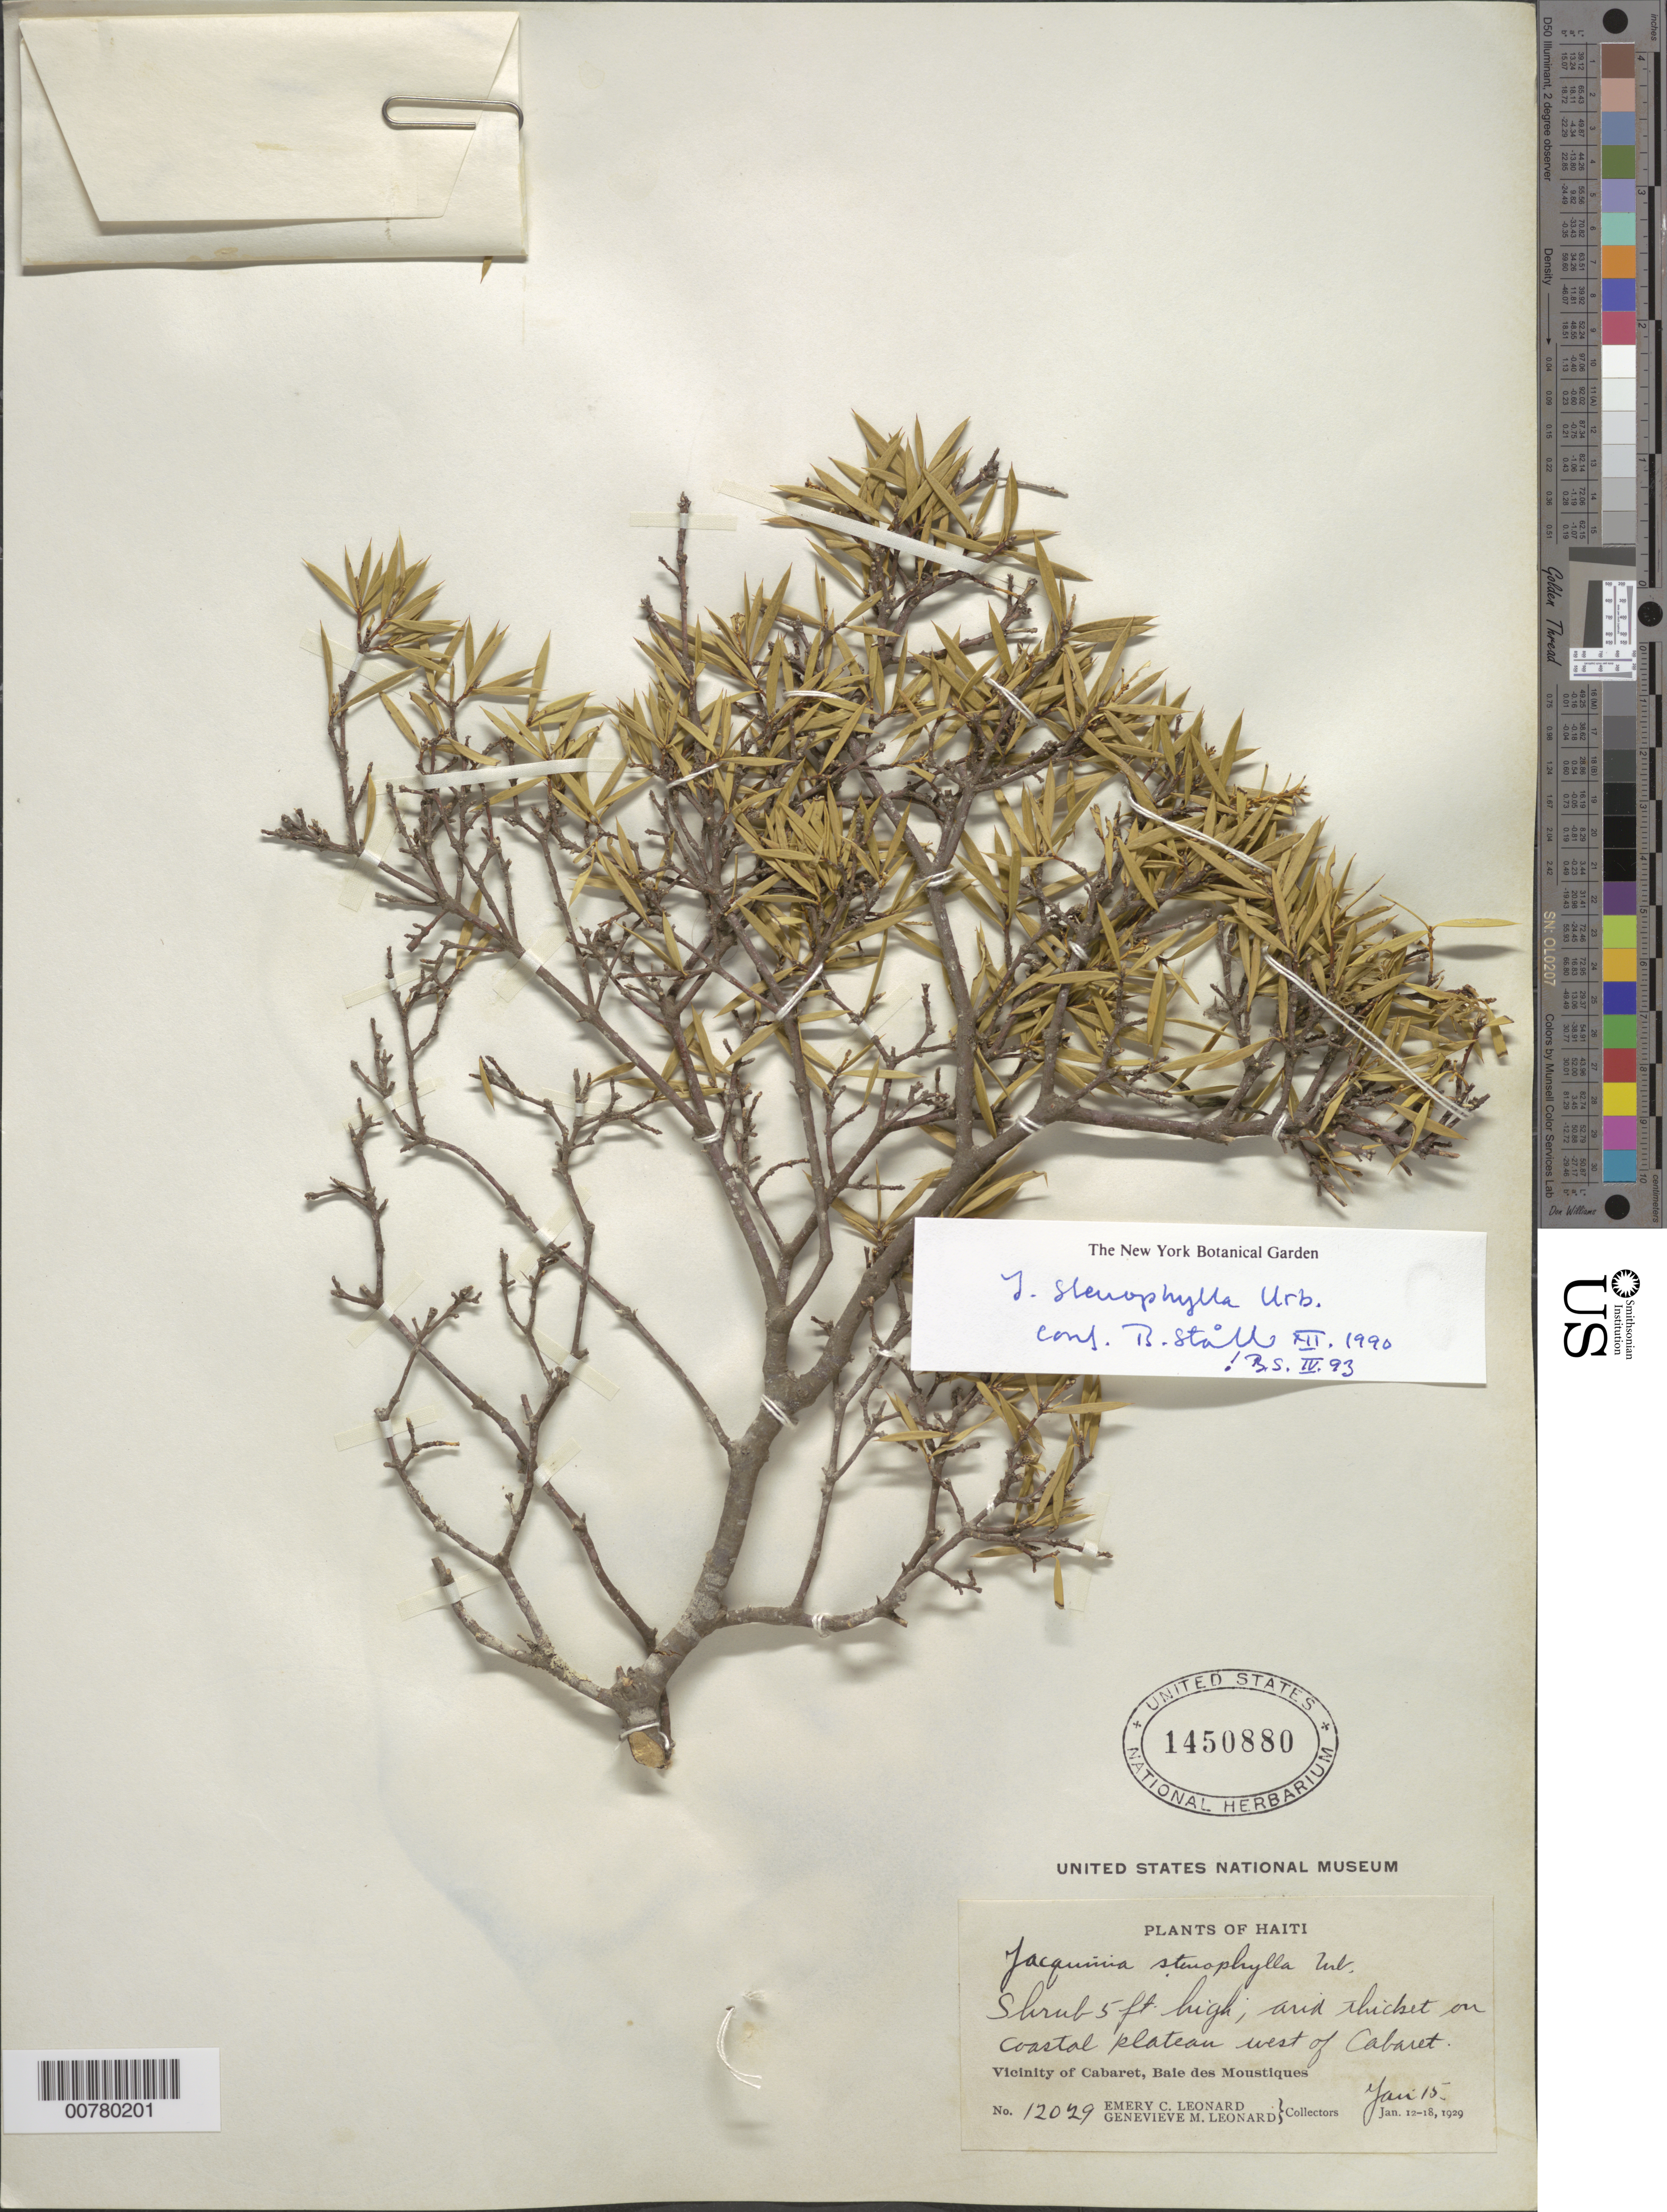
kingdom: Plantae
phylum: Tracheophyta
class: Magnoliopsida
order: Ericales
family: Primulaceae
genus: Jacquinia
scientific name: Jacquinia stenophylla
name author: Urb.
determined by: Ståhl, B.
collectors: E. C. Leonard & G. M. Leonard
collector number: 12029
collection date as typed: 15 Jan 1929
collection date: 1929-01-15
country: Haiti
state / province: Ouest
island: Hispaniola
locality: Vicinity of Cabaret, Baie des Moustiques, west of Cabaret.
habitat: Arid thicket on coastal plateau.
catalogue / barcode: US 1450880